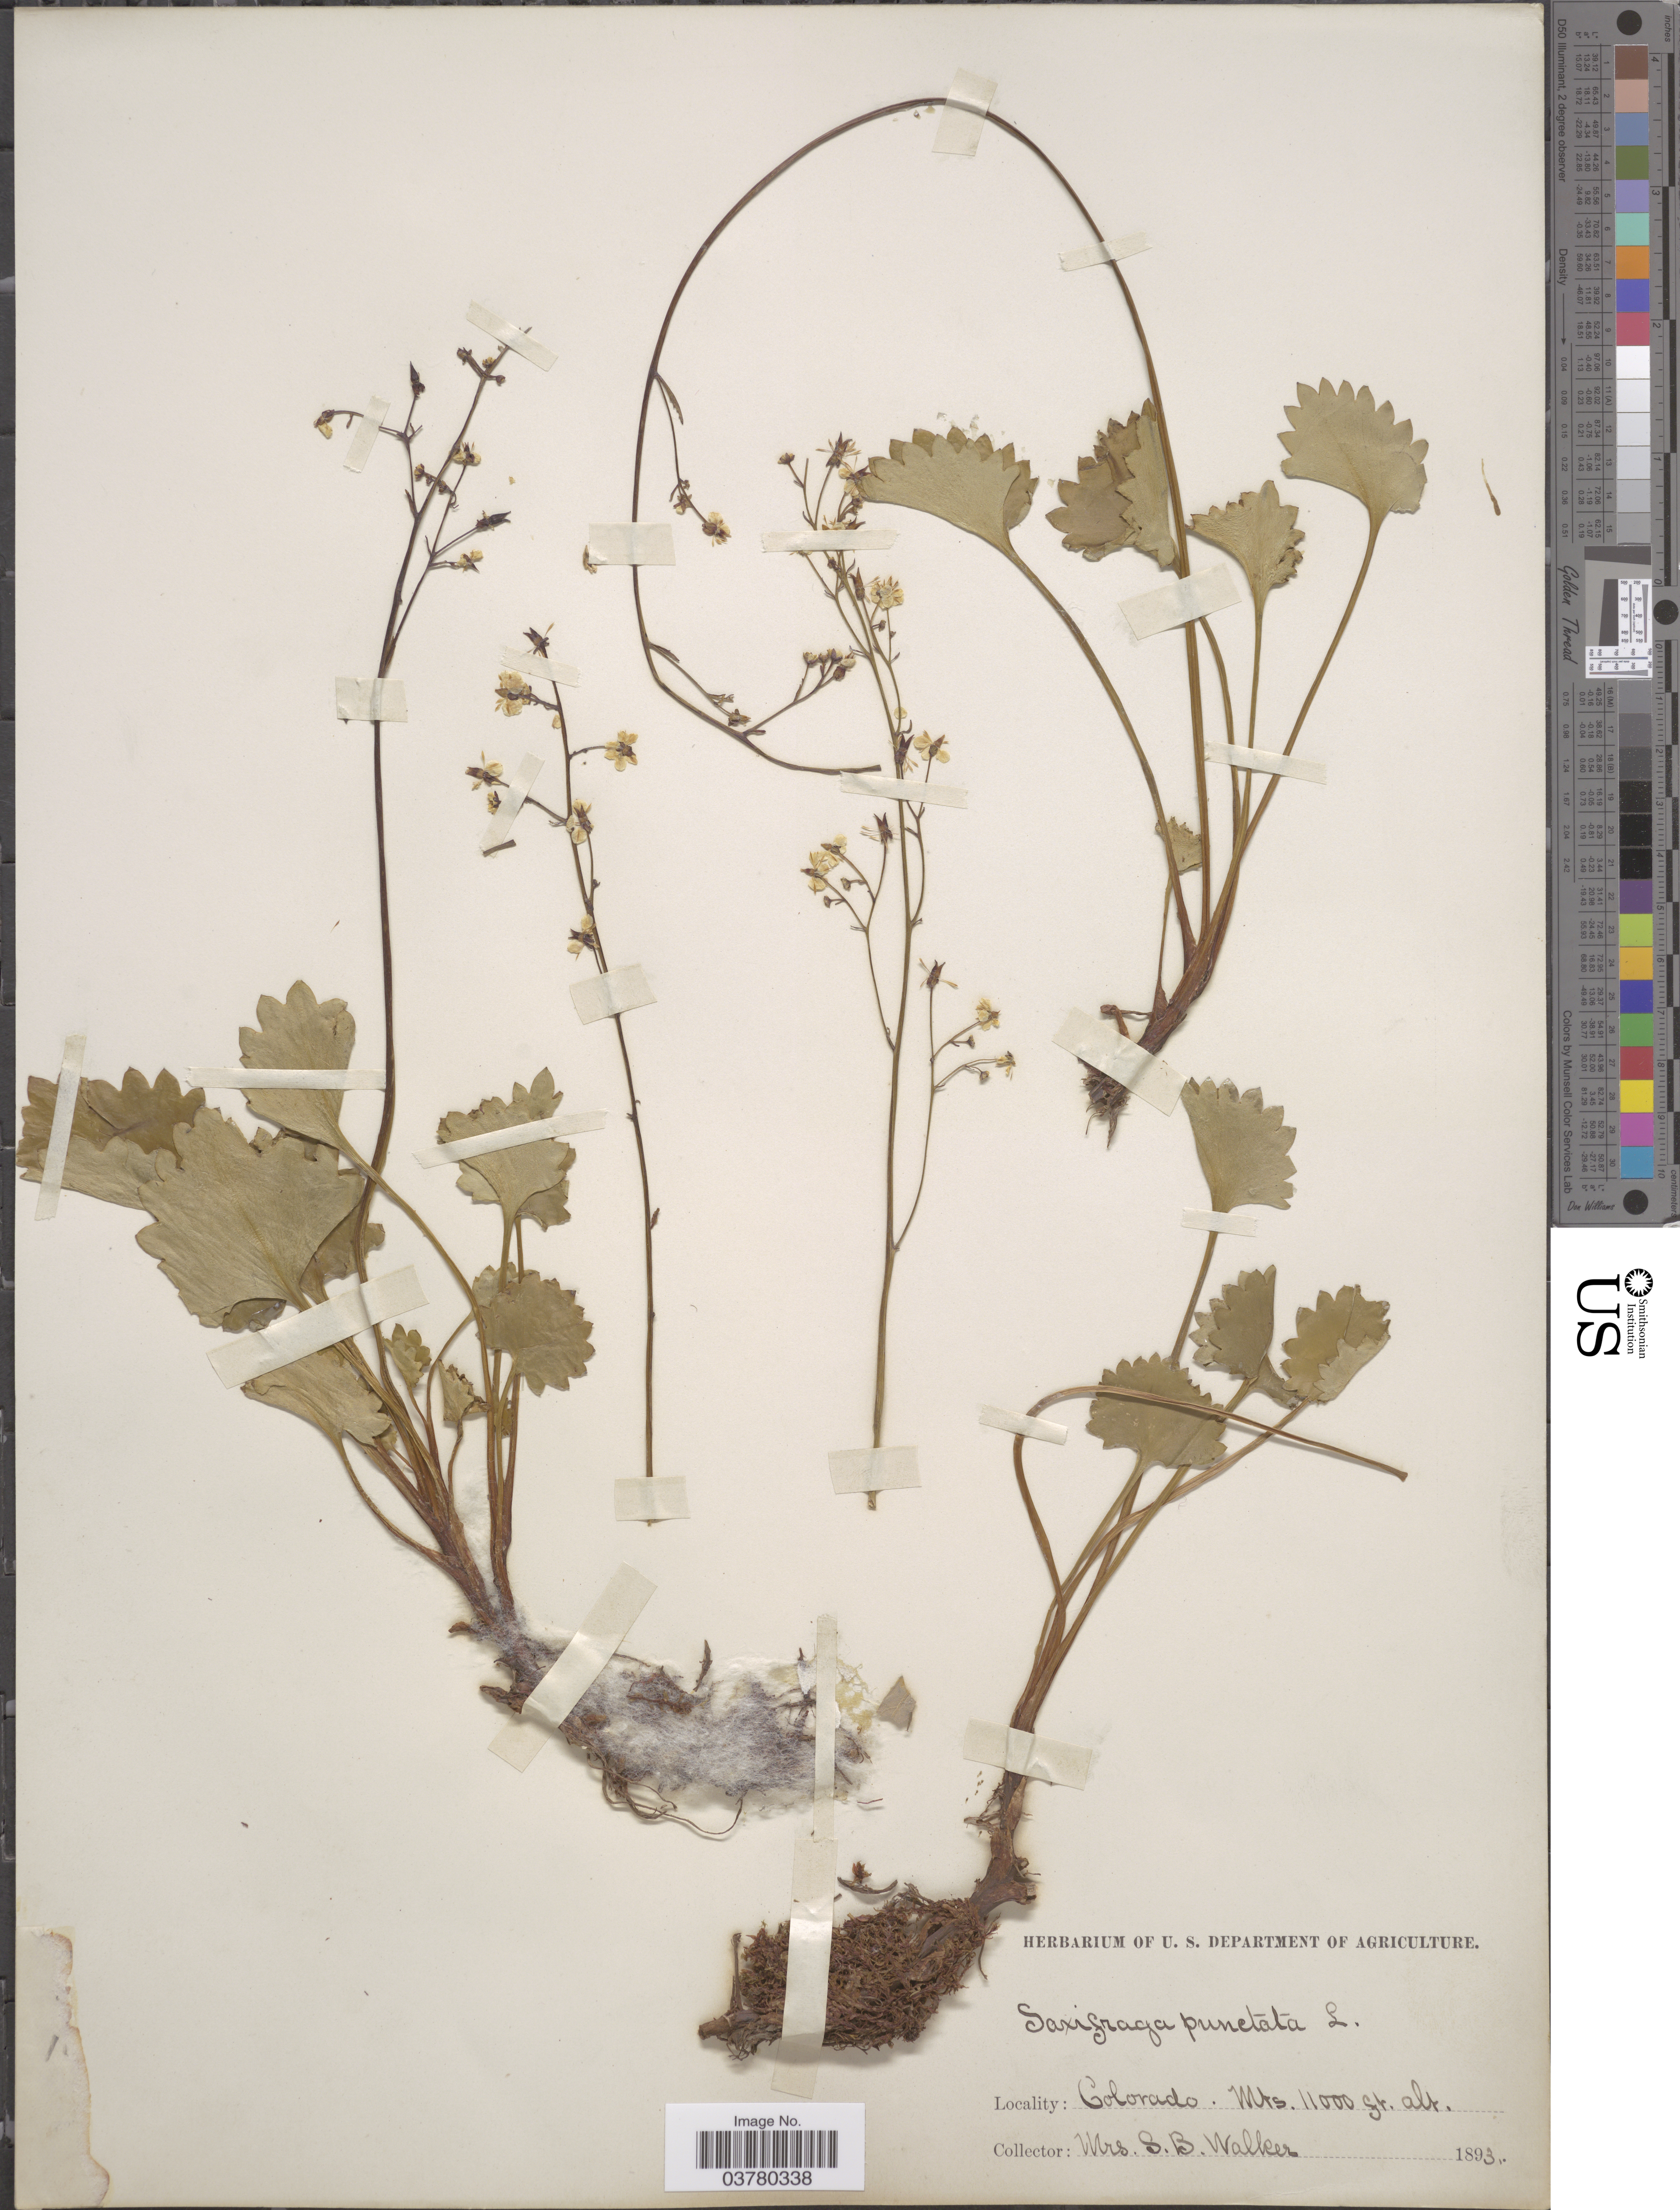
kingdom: Plantae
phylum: Tracheophyta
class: Magnoliopsida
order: Saxifragales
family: Saxifragaceae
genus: Micranthes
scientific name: Micranthes odontoloma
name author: (Piper) A. Heller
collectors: S. Walker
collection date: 1893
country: United States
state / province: Colorado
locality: Mts.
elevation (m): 3353